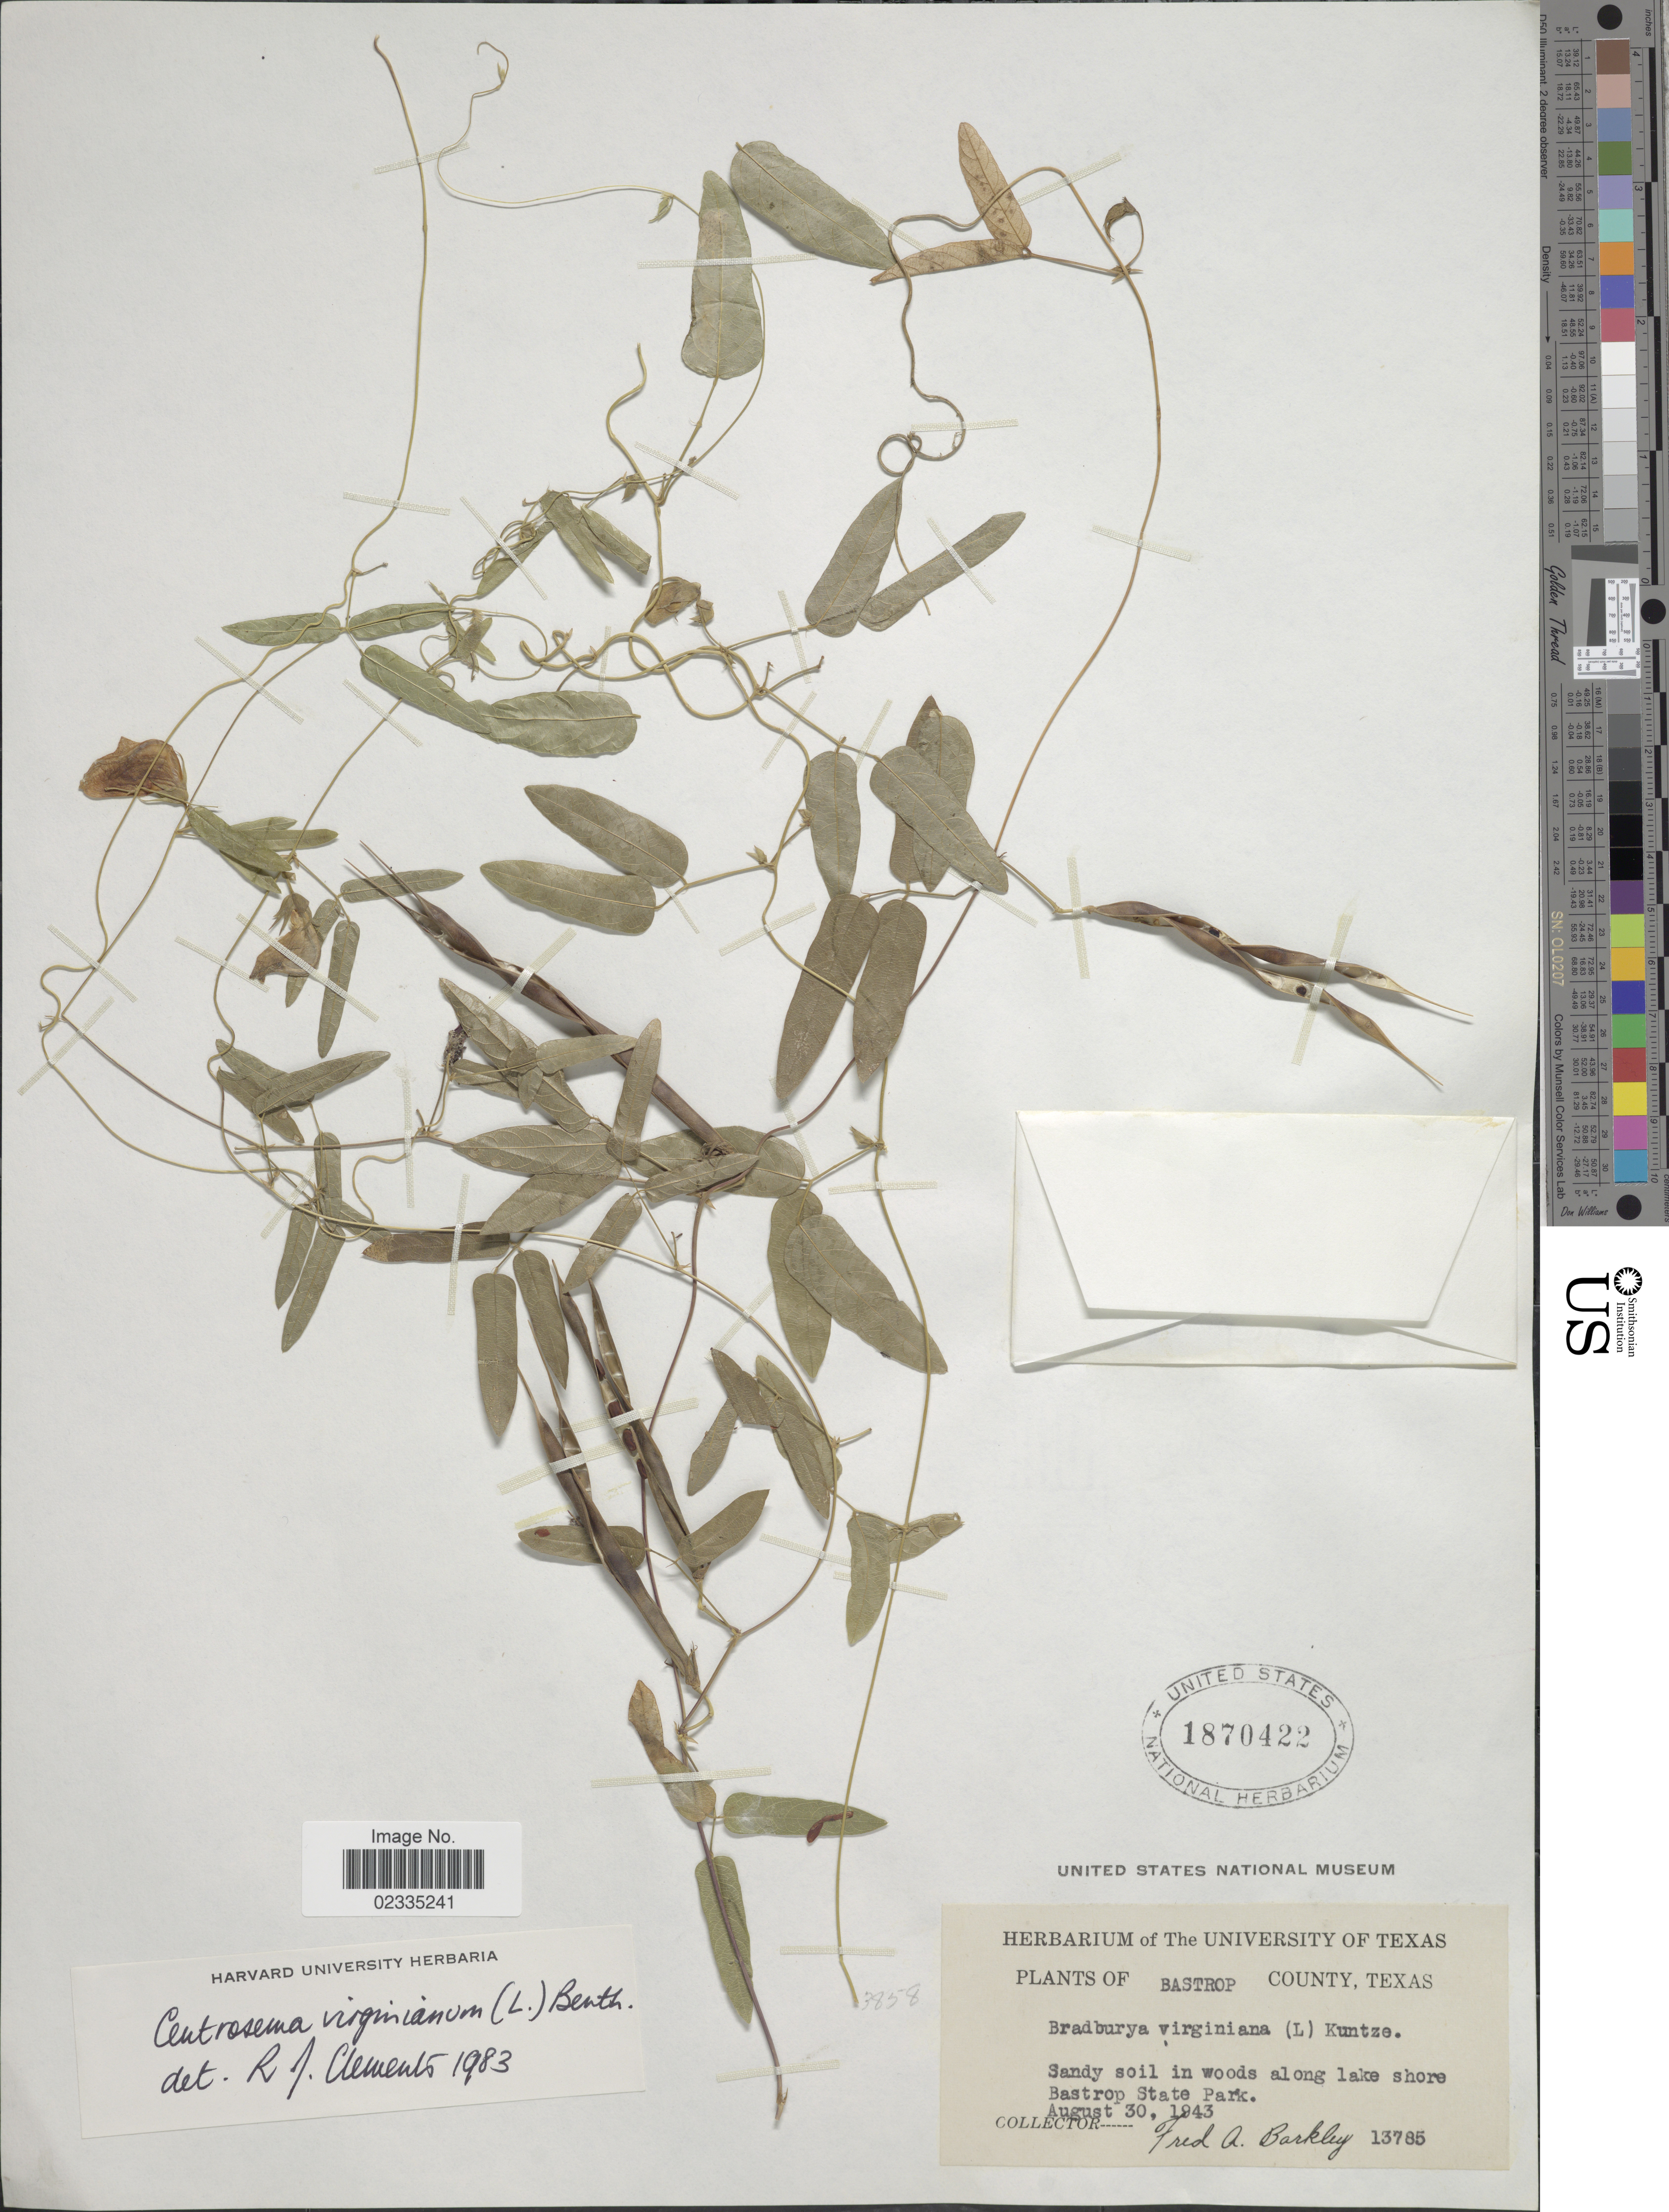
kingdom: Plantae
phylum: Tracheophyta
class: Magnoliopsida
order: Fabales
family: Fabaceae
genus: Centrosema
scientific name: Centrosema virginianum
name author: (L.) Benth.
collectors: F. A. Barkley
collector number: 13785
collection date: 1943-08-30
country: United States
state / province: Texas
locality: Bastrop County, Sandy soil in woods along lake shore Bastrop State Park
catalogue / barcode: US 1870422